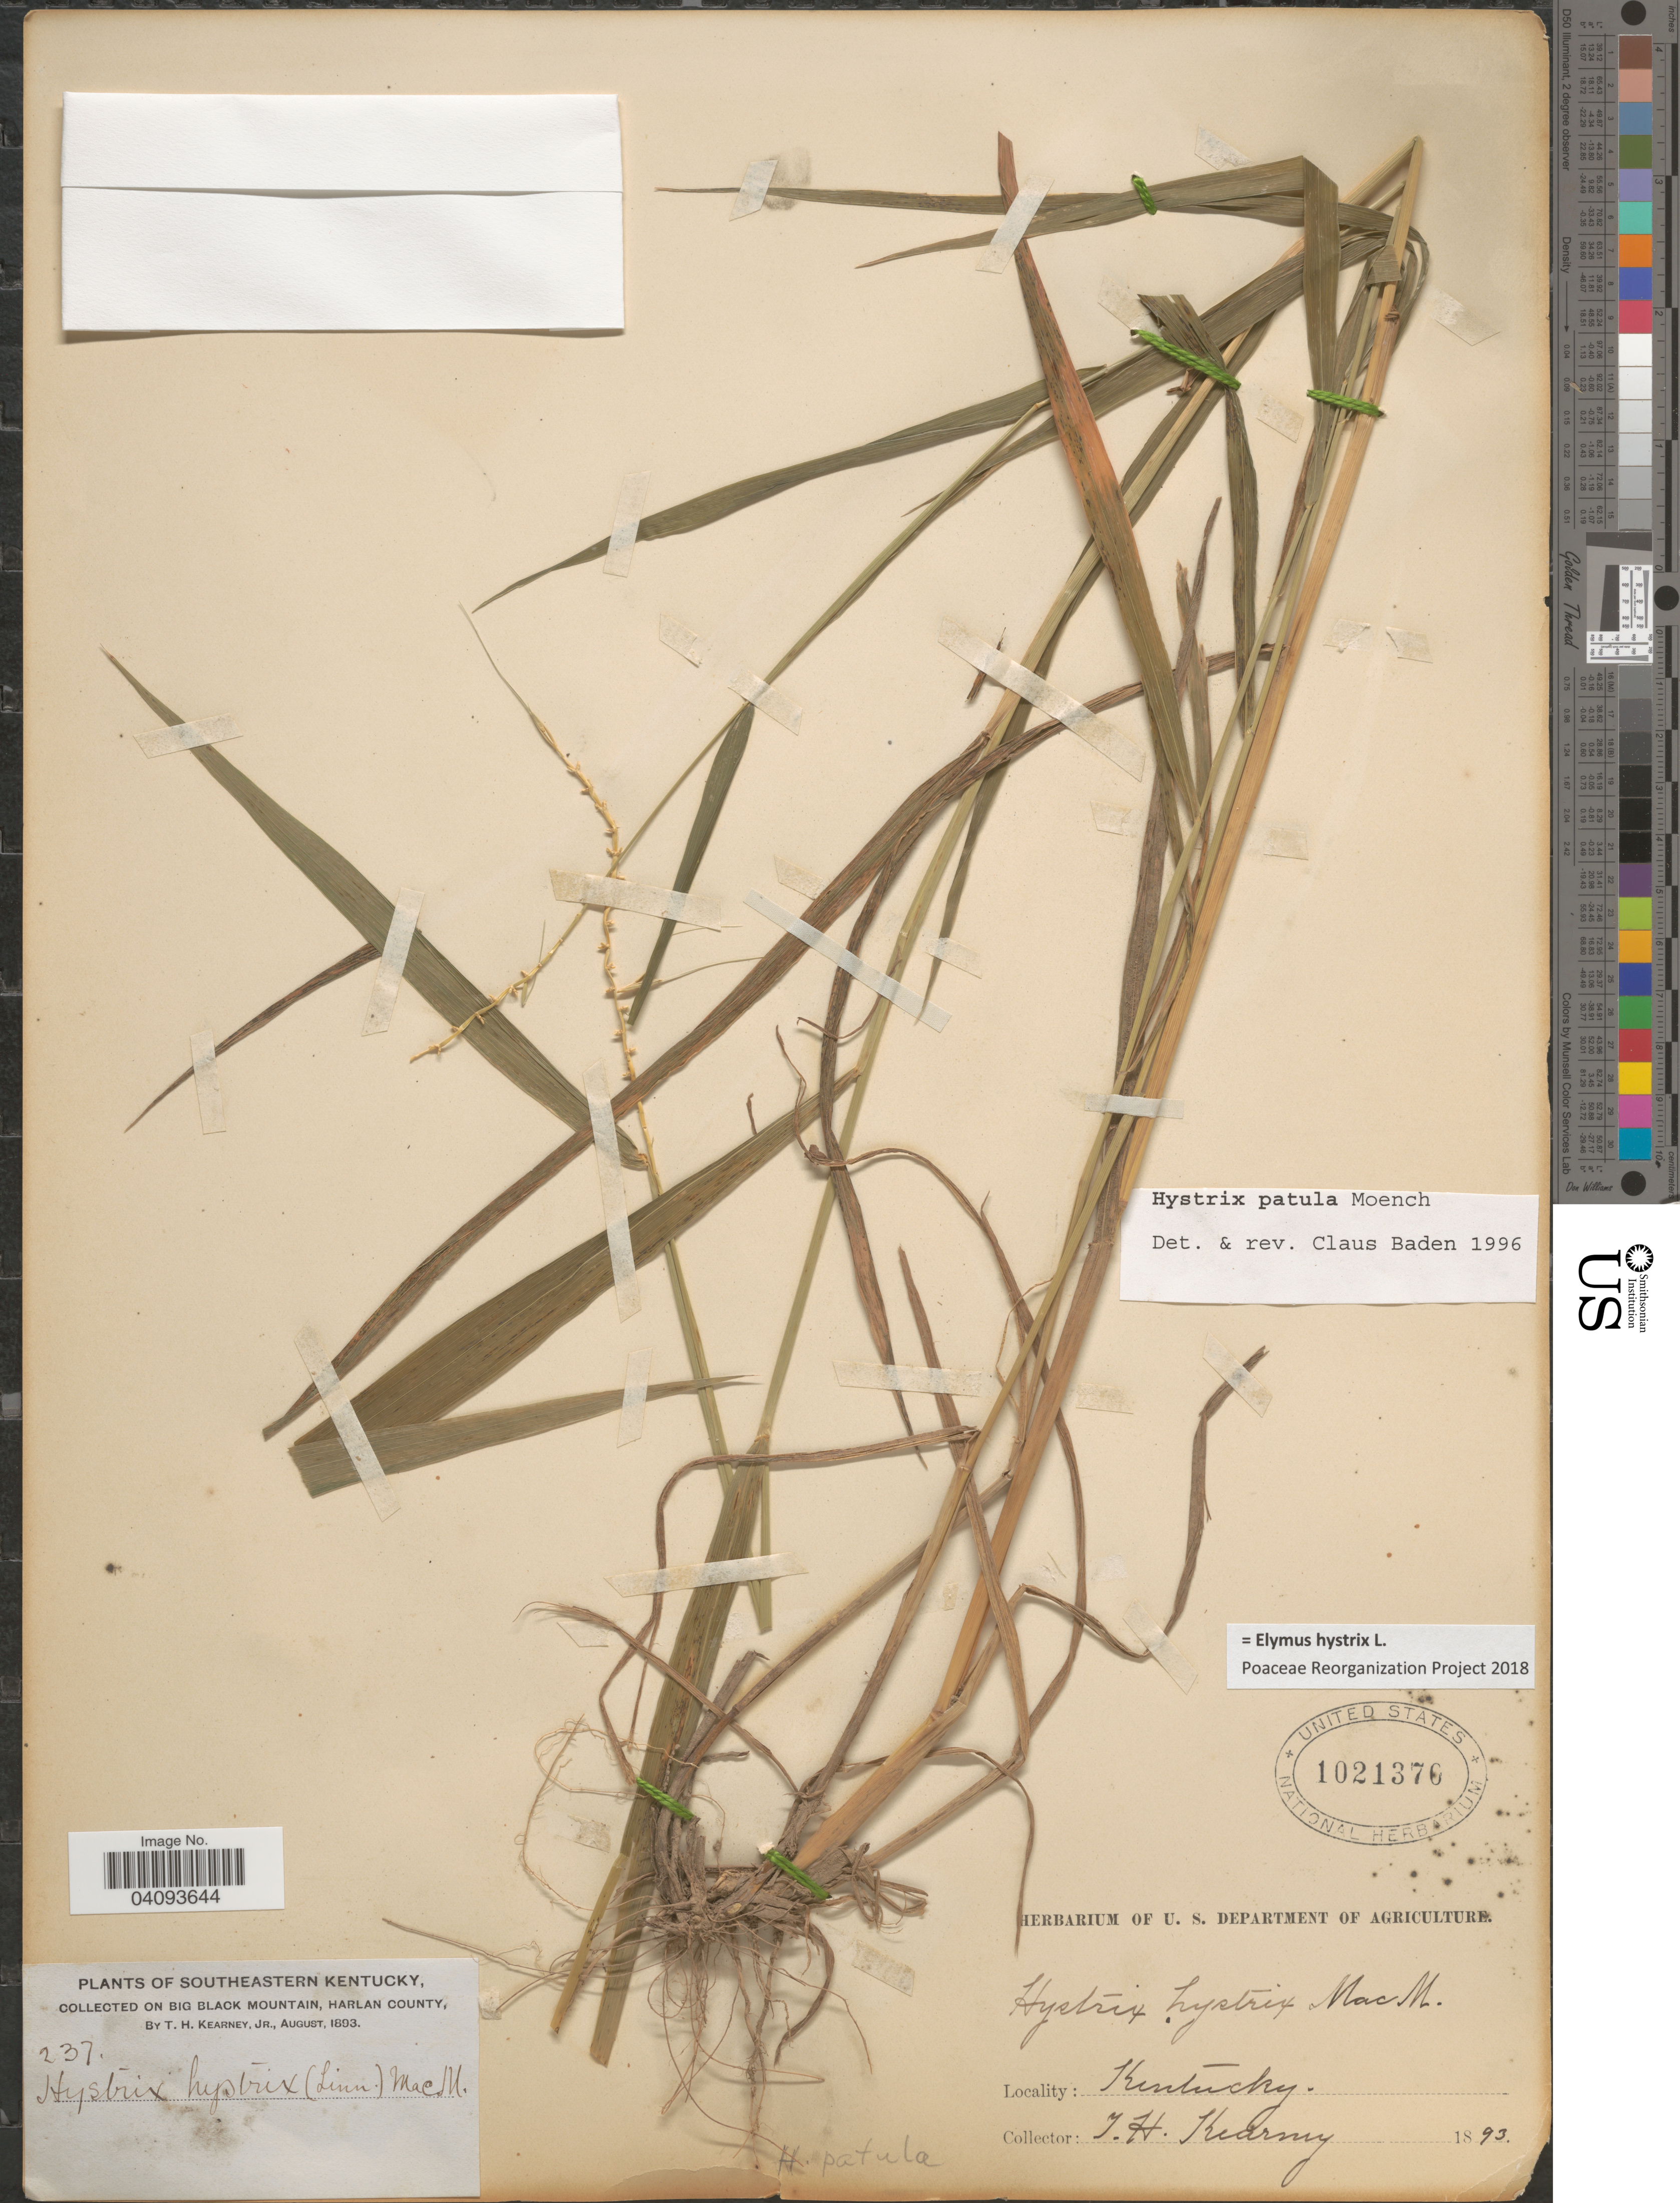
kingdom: Plantae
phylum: Tracheophyta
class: Liliopsida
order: Poales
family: Poaceae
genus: Elymus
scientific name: Elymus hystrix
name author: L.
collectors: T. H. Kearney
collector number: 237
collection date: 1893-08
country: United States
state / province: Kentucky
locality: Southeastern Kentucky. On Big Black Mountain, Harlan County.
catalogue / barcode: US 1021376